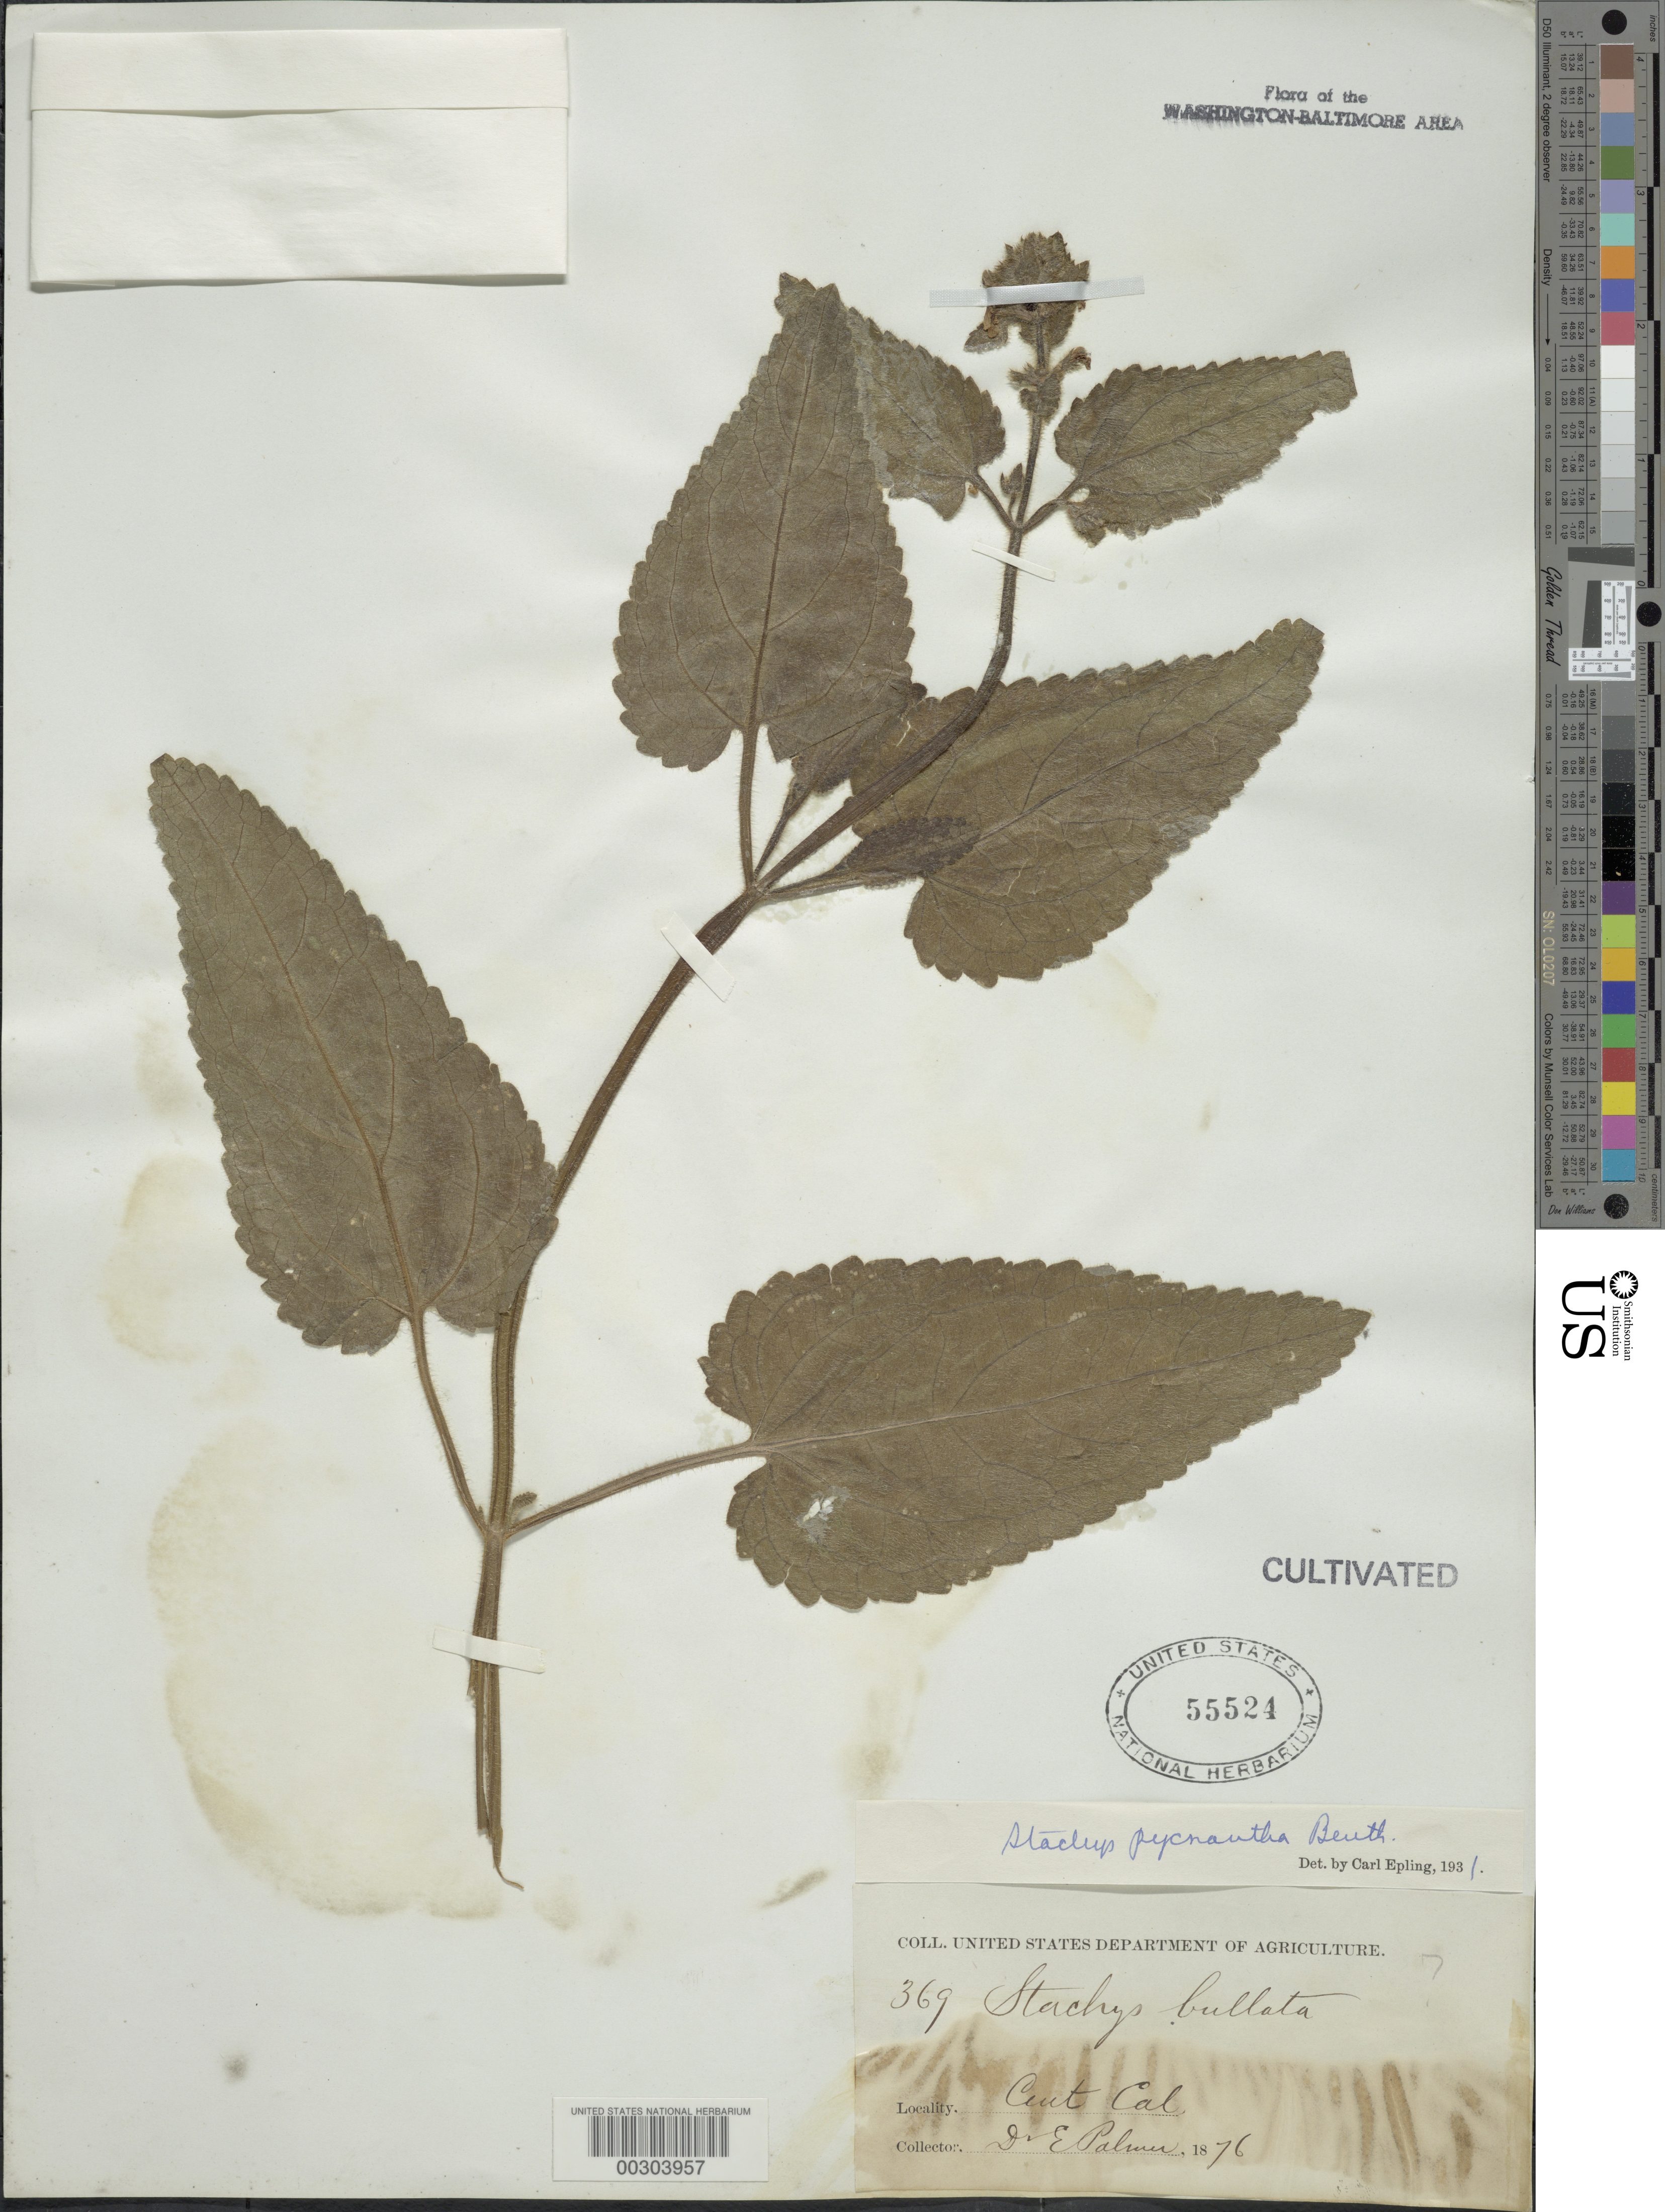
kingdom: Plantae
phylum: Tracheophyta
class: Magnoliopsida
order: Lamiales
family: Lamiaceae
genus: Stachys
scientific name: Stachys pycnantha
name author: Benth.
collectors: E. Palmer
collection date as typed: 1876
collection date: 1876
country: United States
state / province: District of Columbia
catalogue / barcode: US 55524